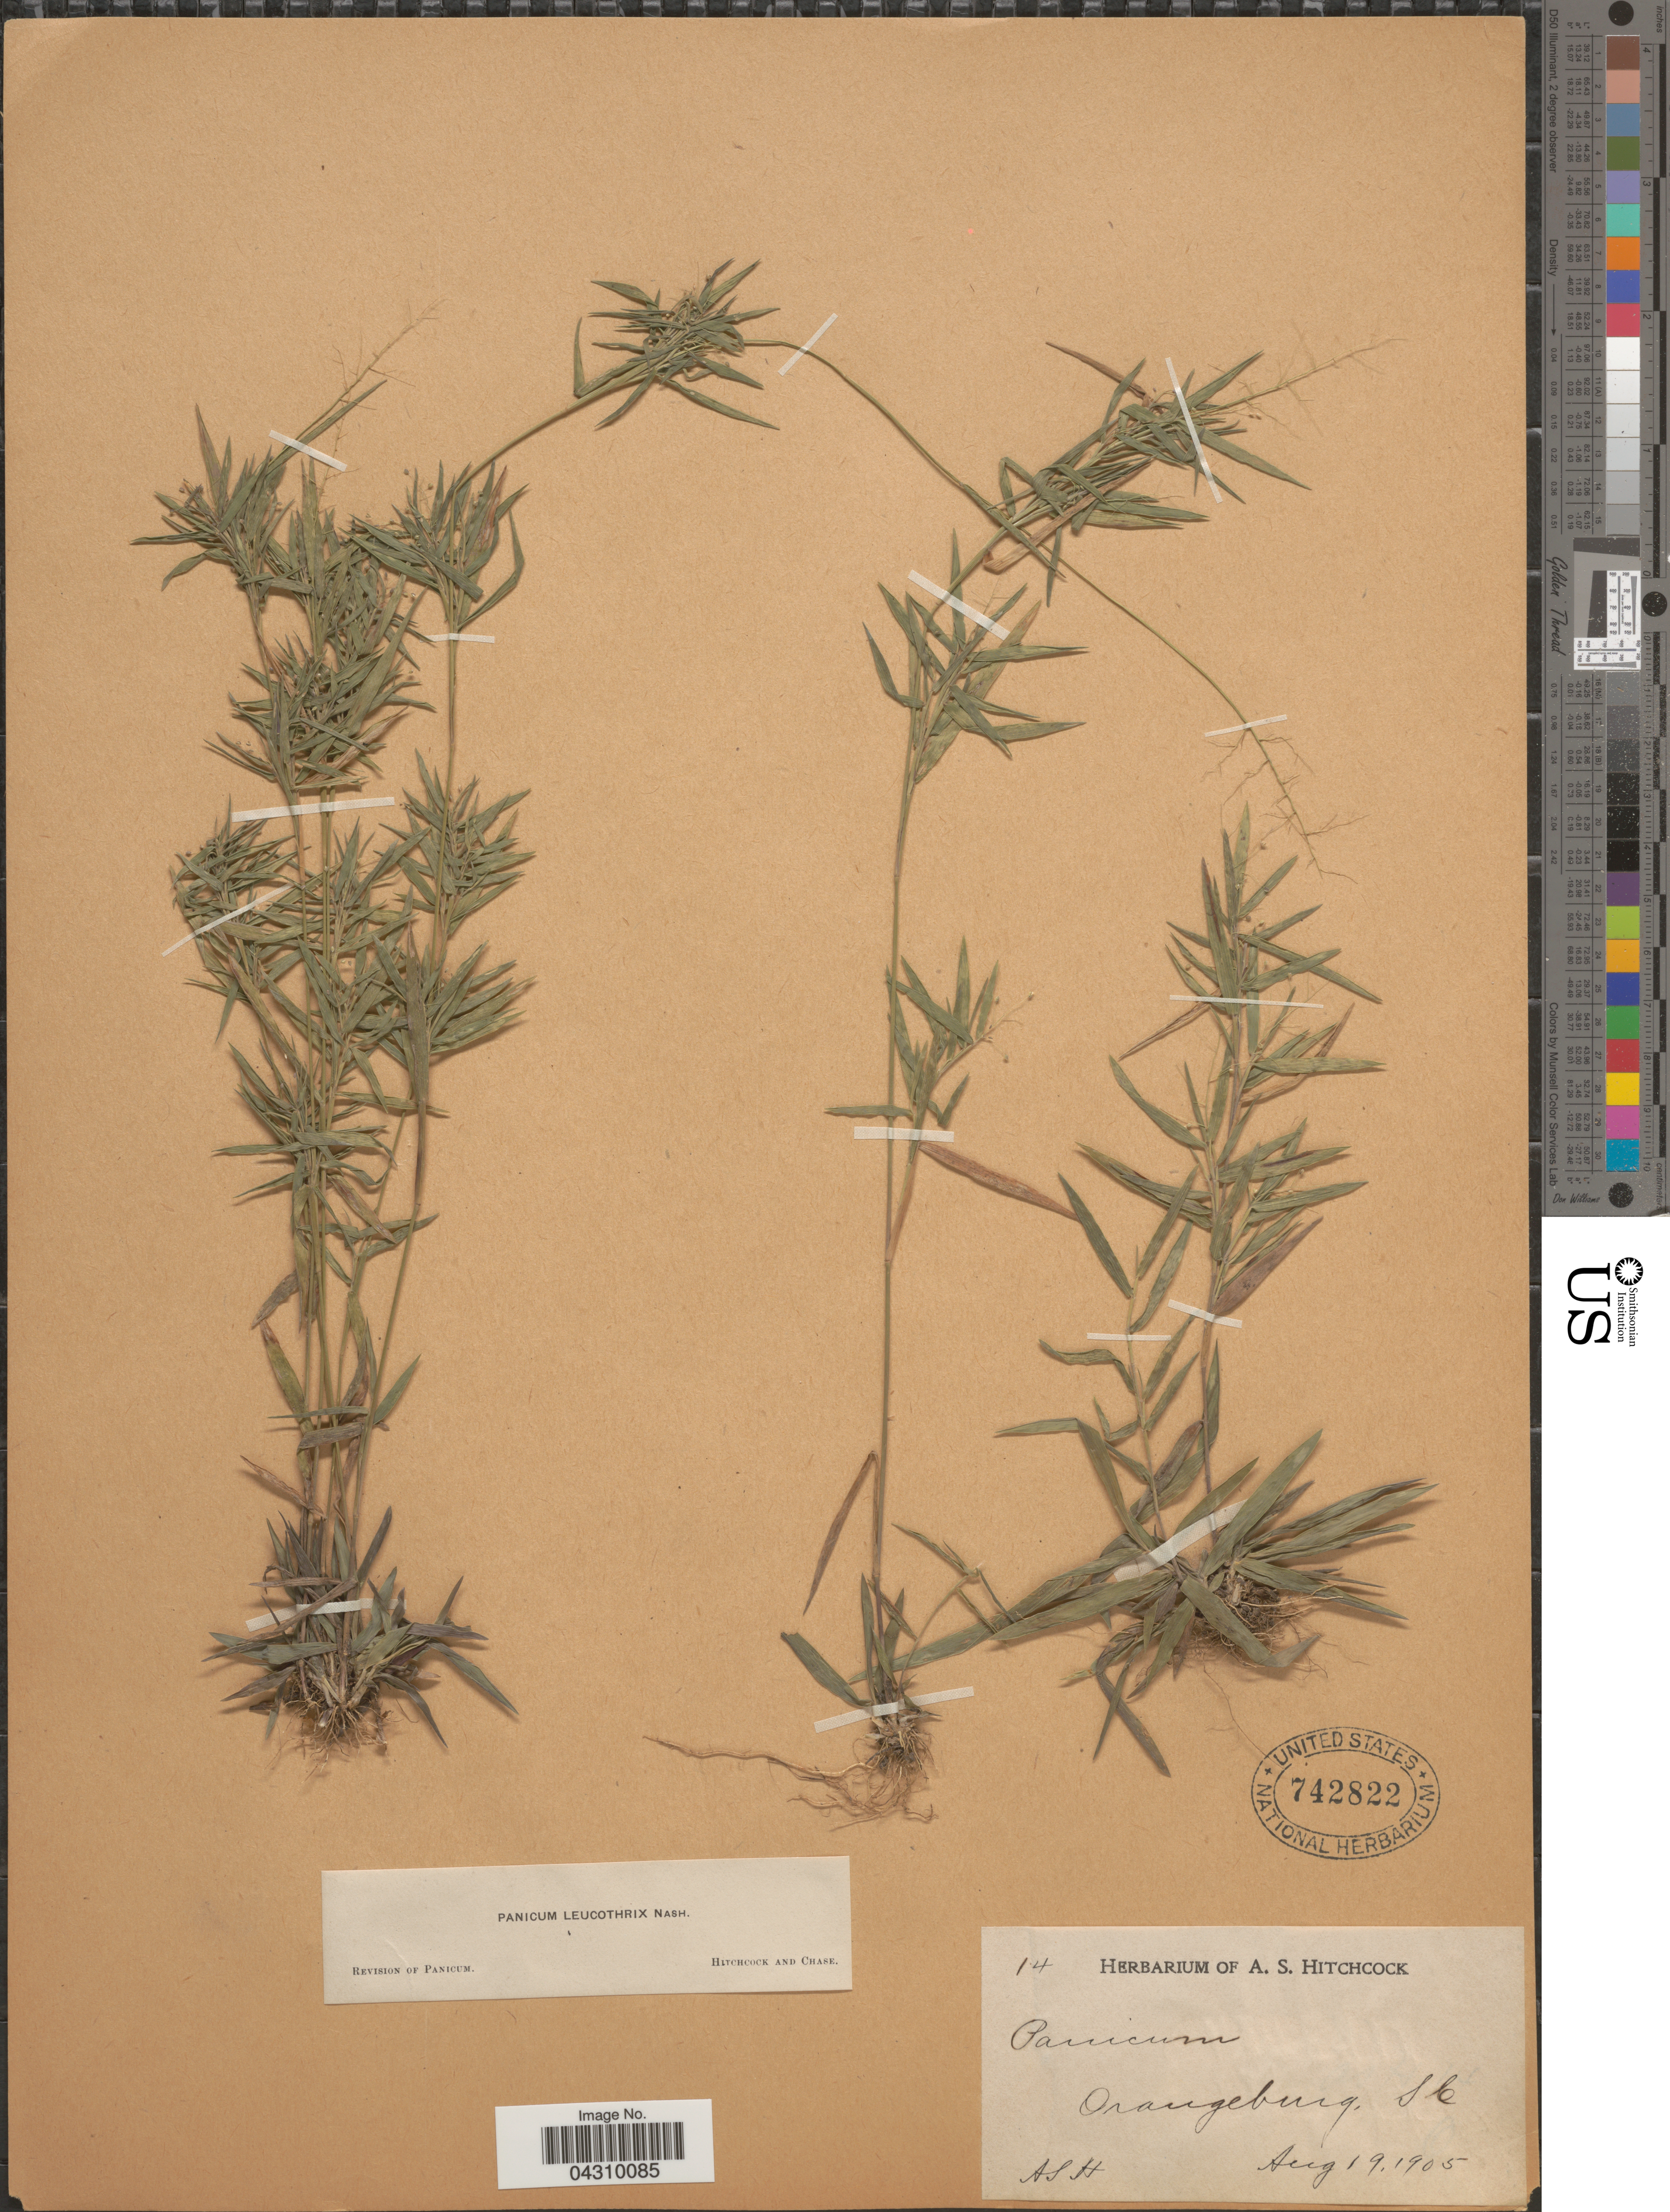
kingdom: Plantae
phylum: Tracheophyta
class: Liliopsida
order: Poales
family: Poaceae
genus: Dichanthelium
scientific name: Dichanthelium acuminatum var. acuminatum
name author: (Sw.) Gould & C.A. Clark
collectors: A. S. Hitchcock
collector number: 14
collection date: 1905-08-19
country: United States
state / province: South Carolina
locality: Orangeburg.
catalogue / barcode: US 742822